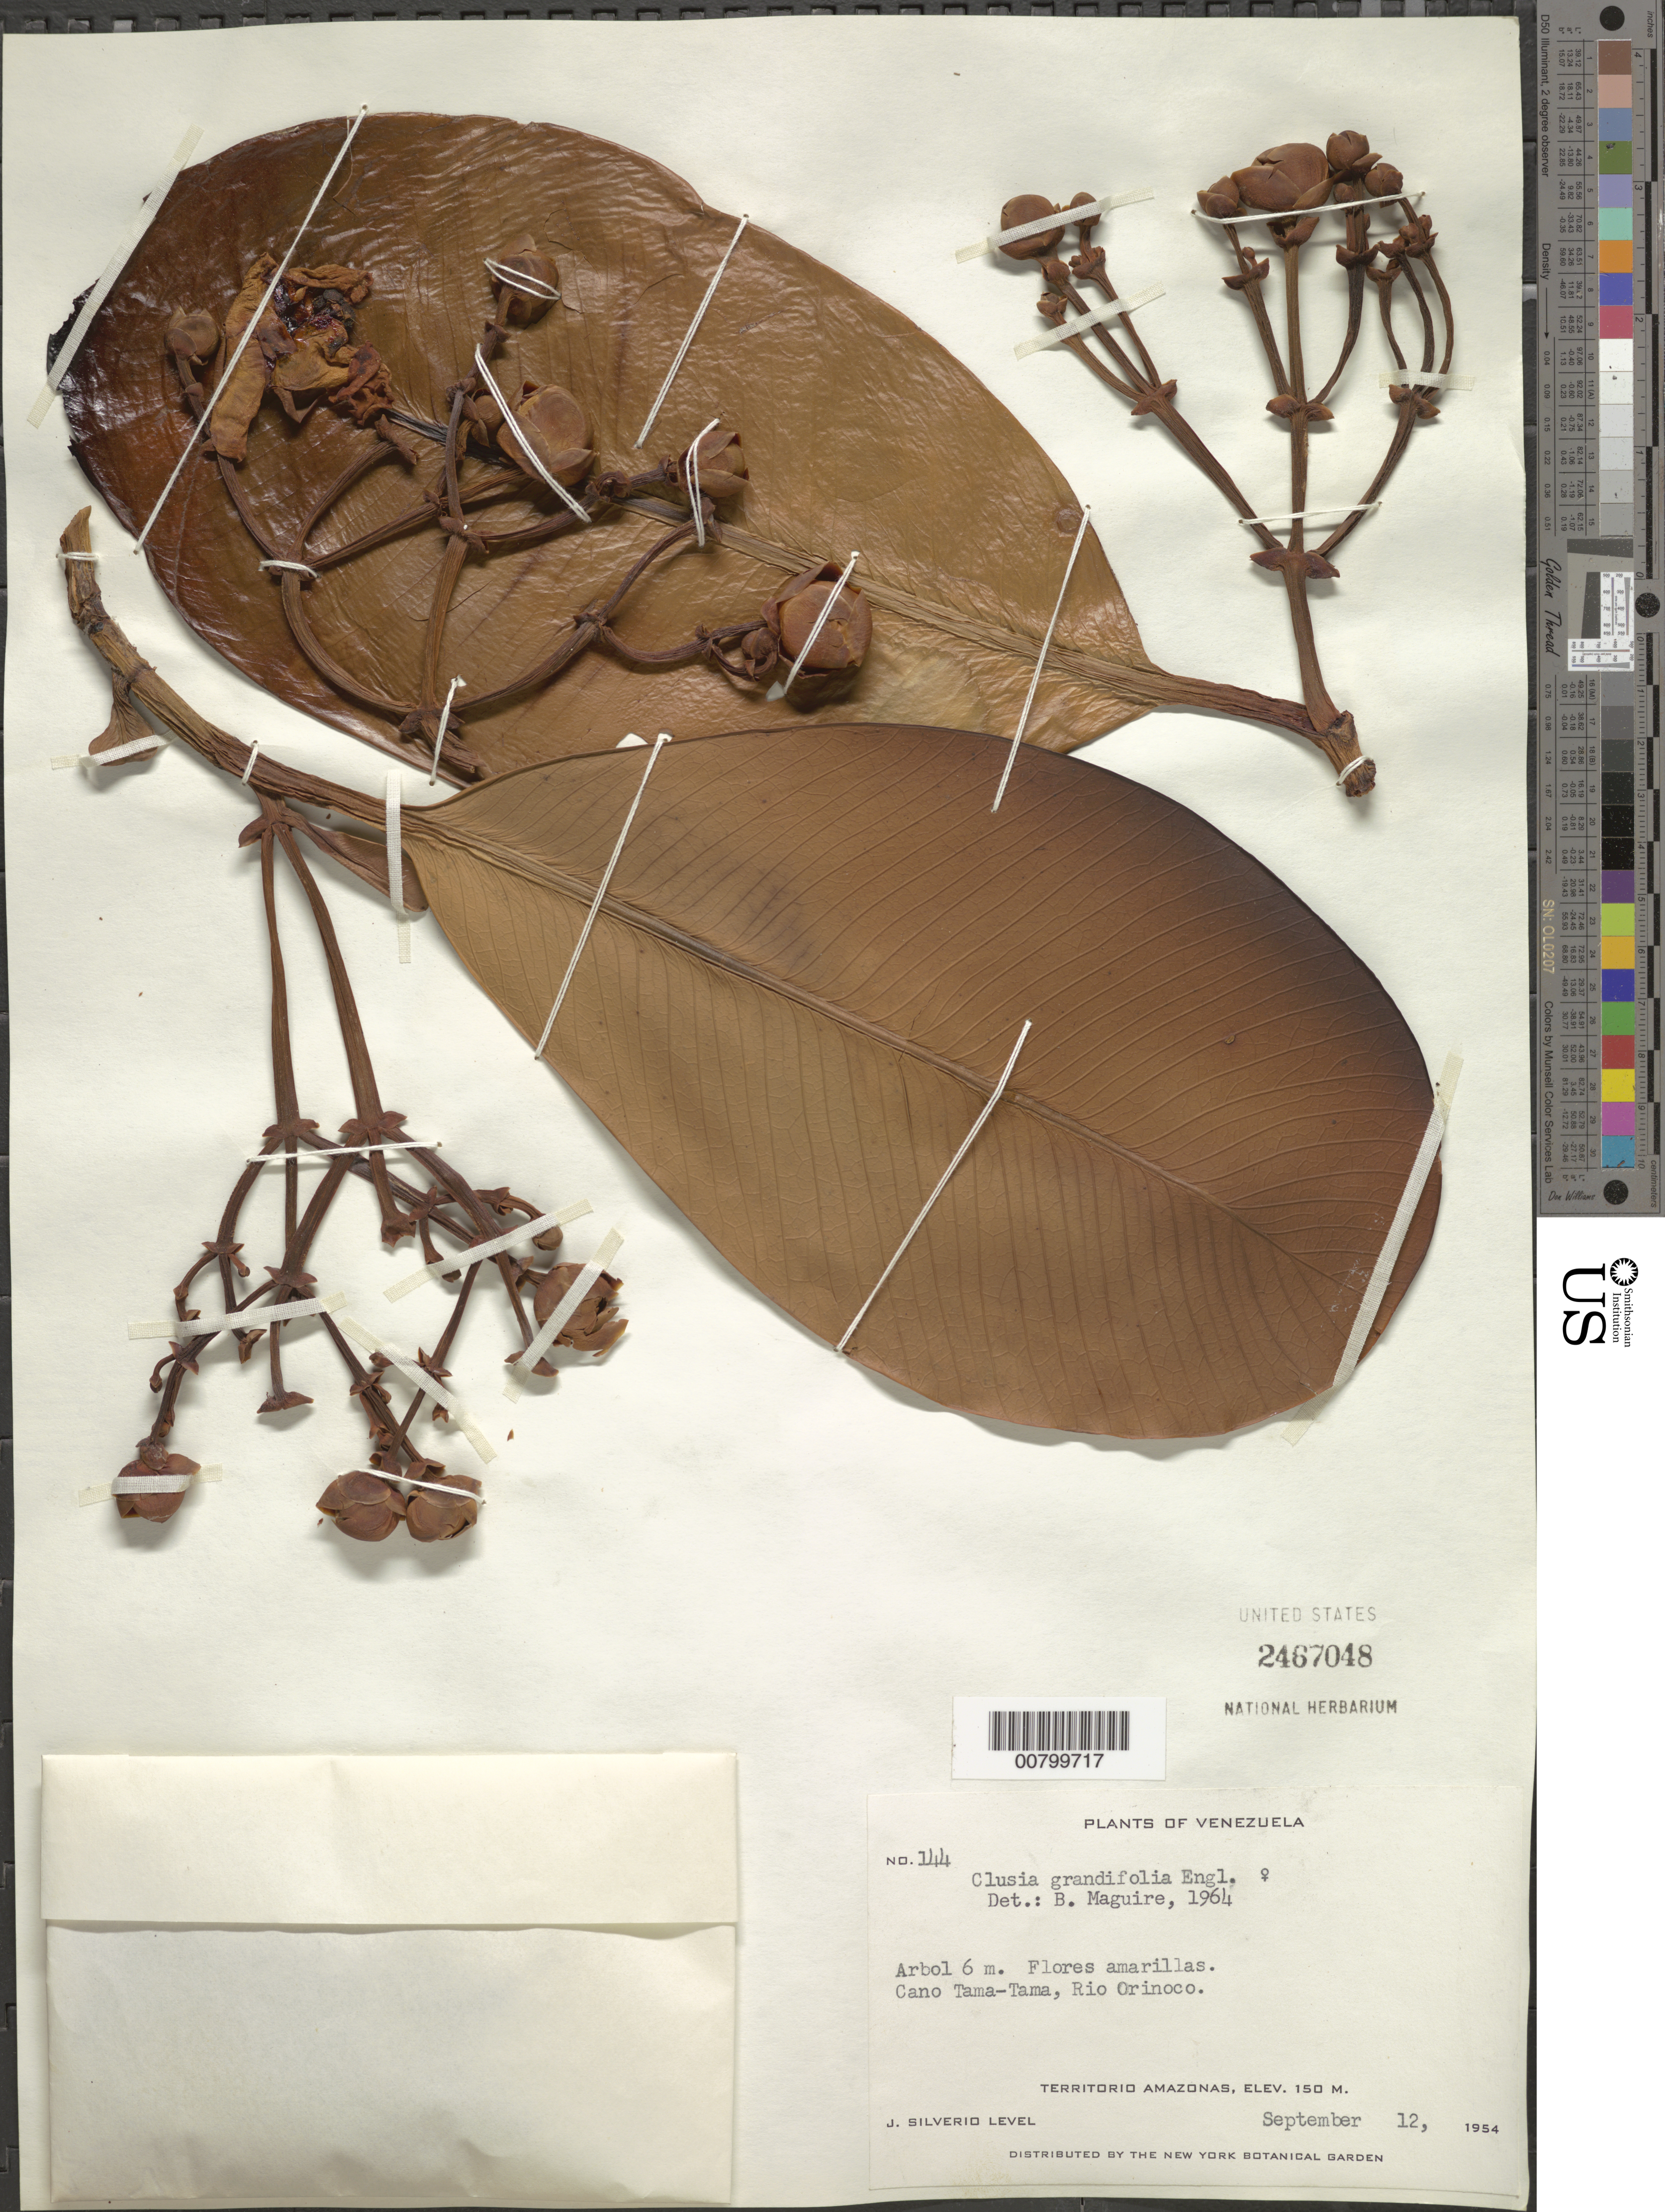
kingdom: Plantae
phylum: Tracheophyta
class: Magnoliopsida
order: Malpighiales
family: Clusiaceae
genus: Clusia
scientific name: Clusia grandifolia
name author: Engl.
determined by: Maguire, Bassett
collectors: J. Silverio L.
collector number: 144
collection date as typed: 12-Sep-54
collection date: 1954-09-12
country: Venezuela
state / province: Amazonas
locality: Caño Tama-Tama, Río Orinoco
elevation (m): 150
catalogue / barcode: US 2467048